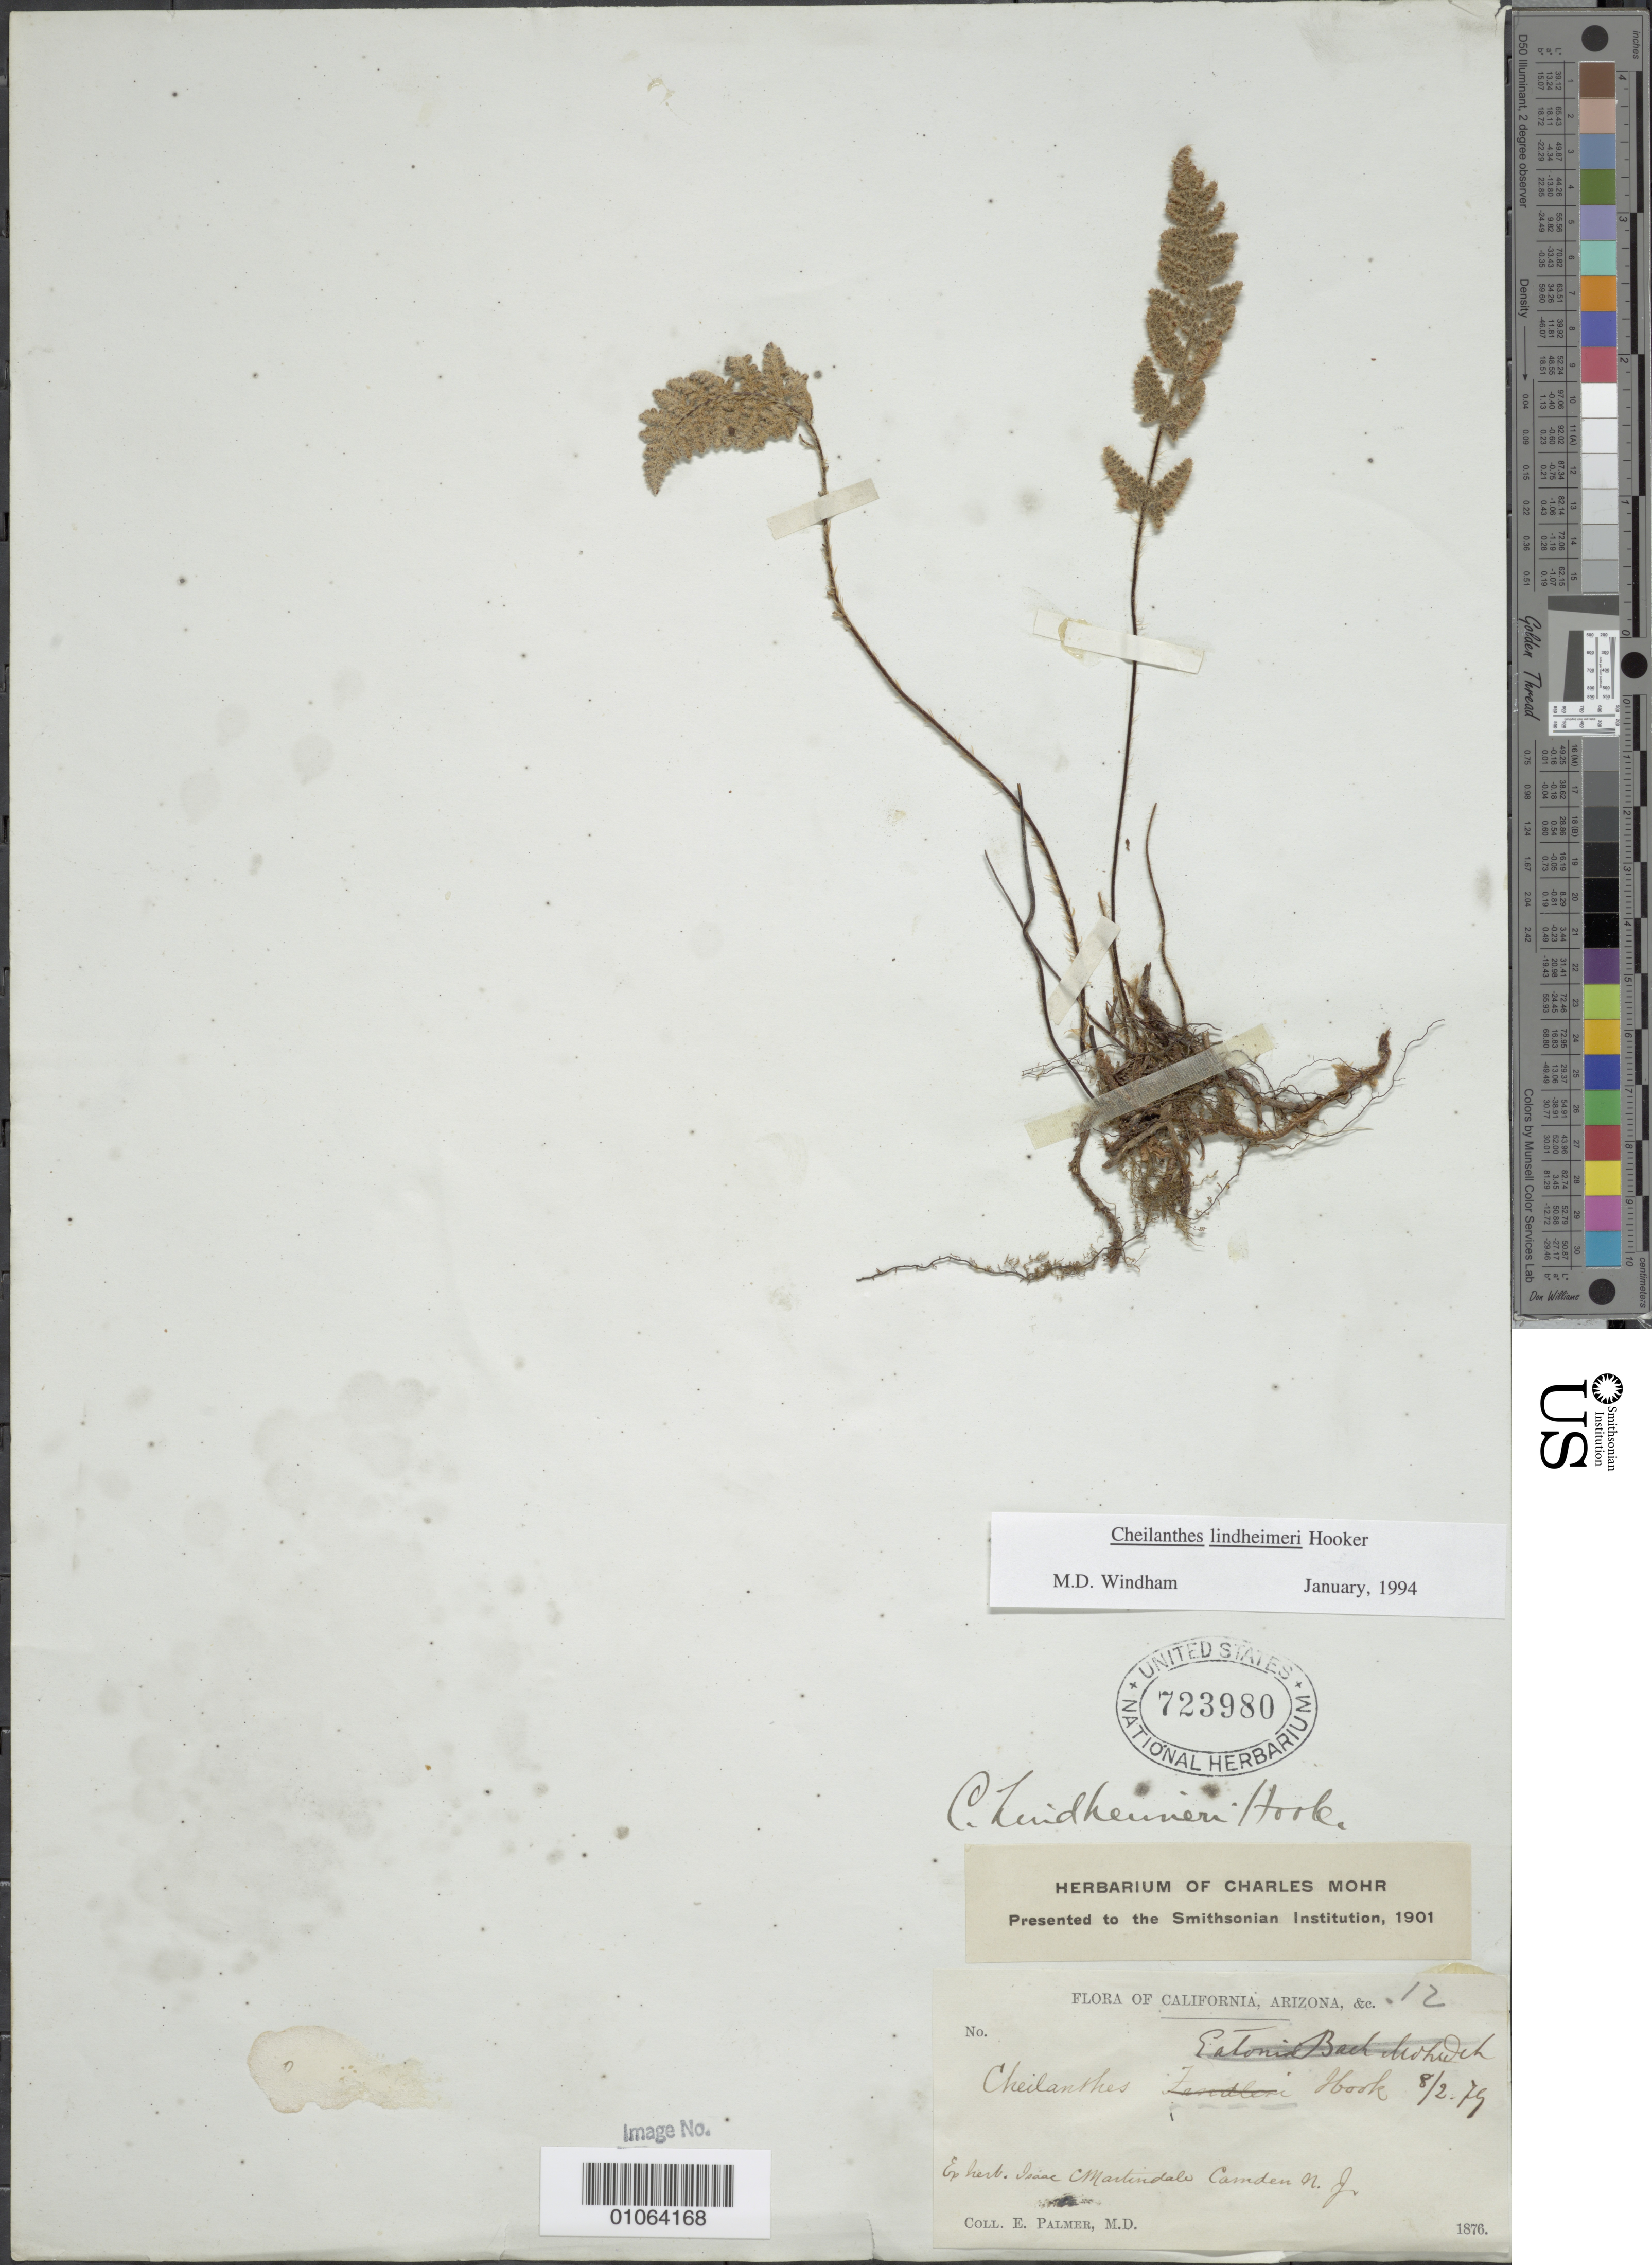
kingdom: Plantae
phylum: Tracheophyta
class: Polypodiopsida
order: Polypodiales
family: Pteridaceae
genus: Myriopteris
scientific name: Myriopteris lindheimeri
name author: (Hook.) J. Sm.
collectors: E. Palmer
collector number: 12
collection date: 1876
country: United States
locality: California, Arizona, &c., Ex herb. Isaac Martindale Camden N.J.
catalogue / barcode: US 723980